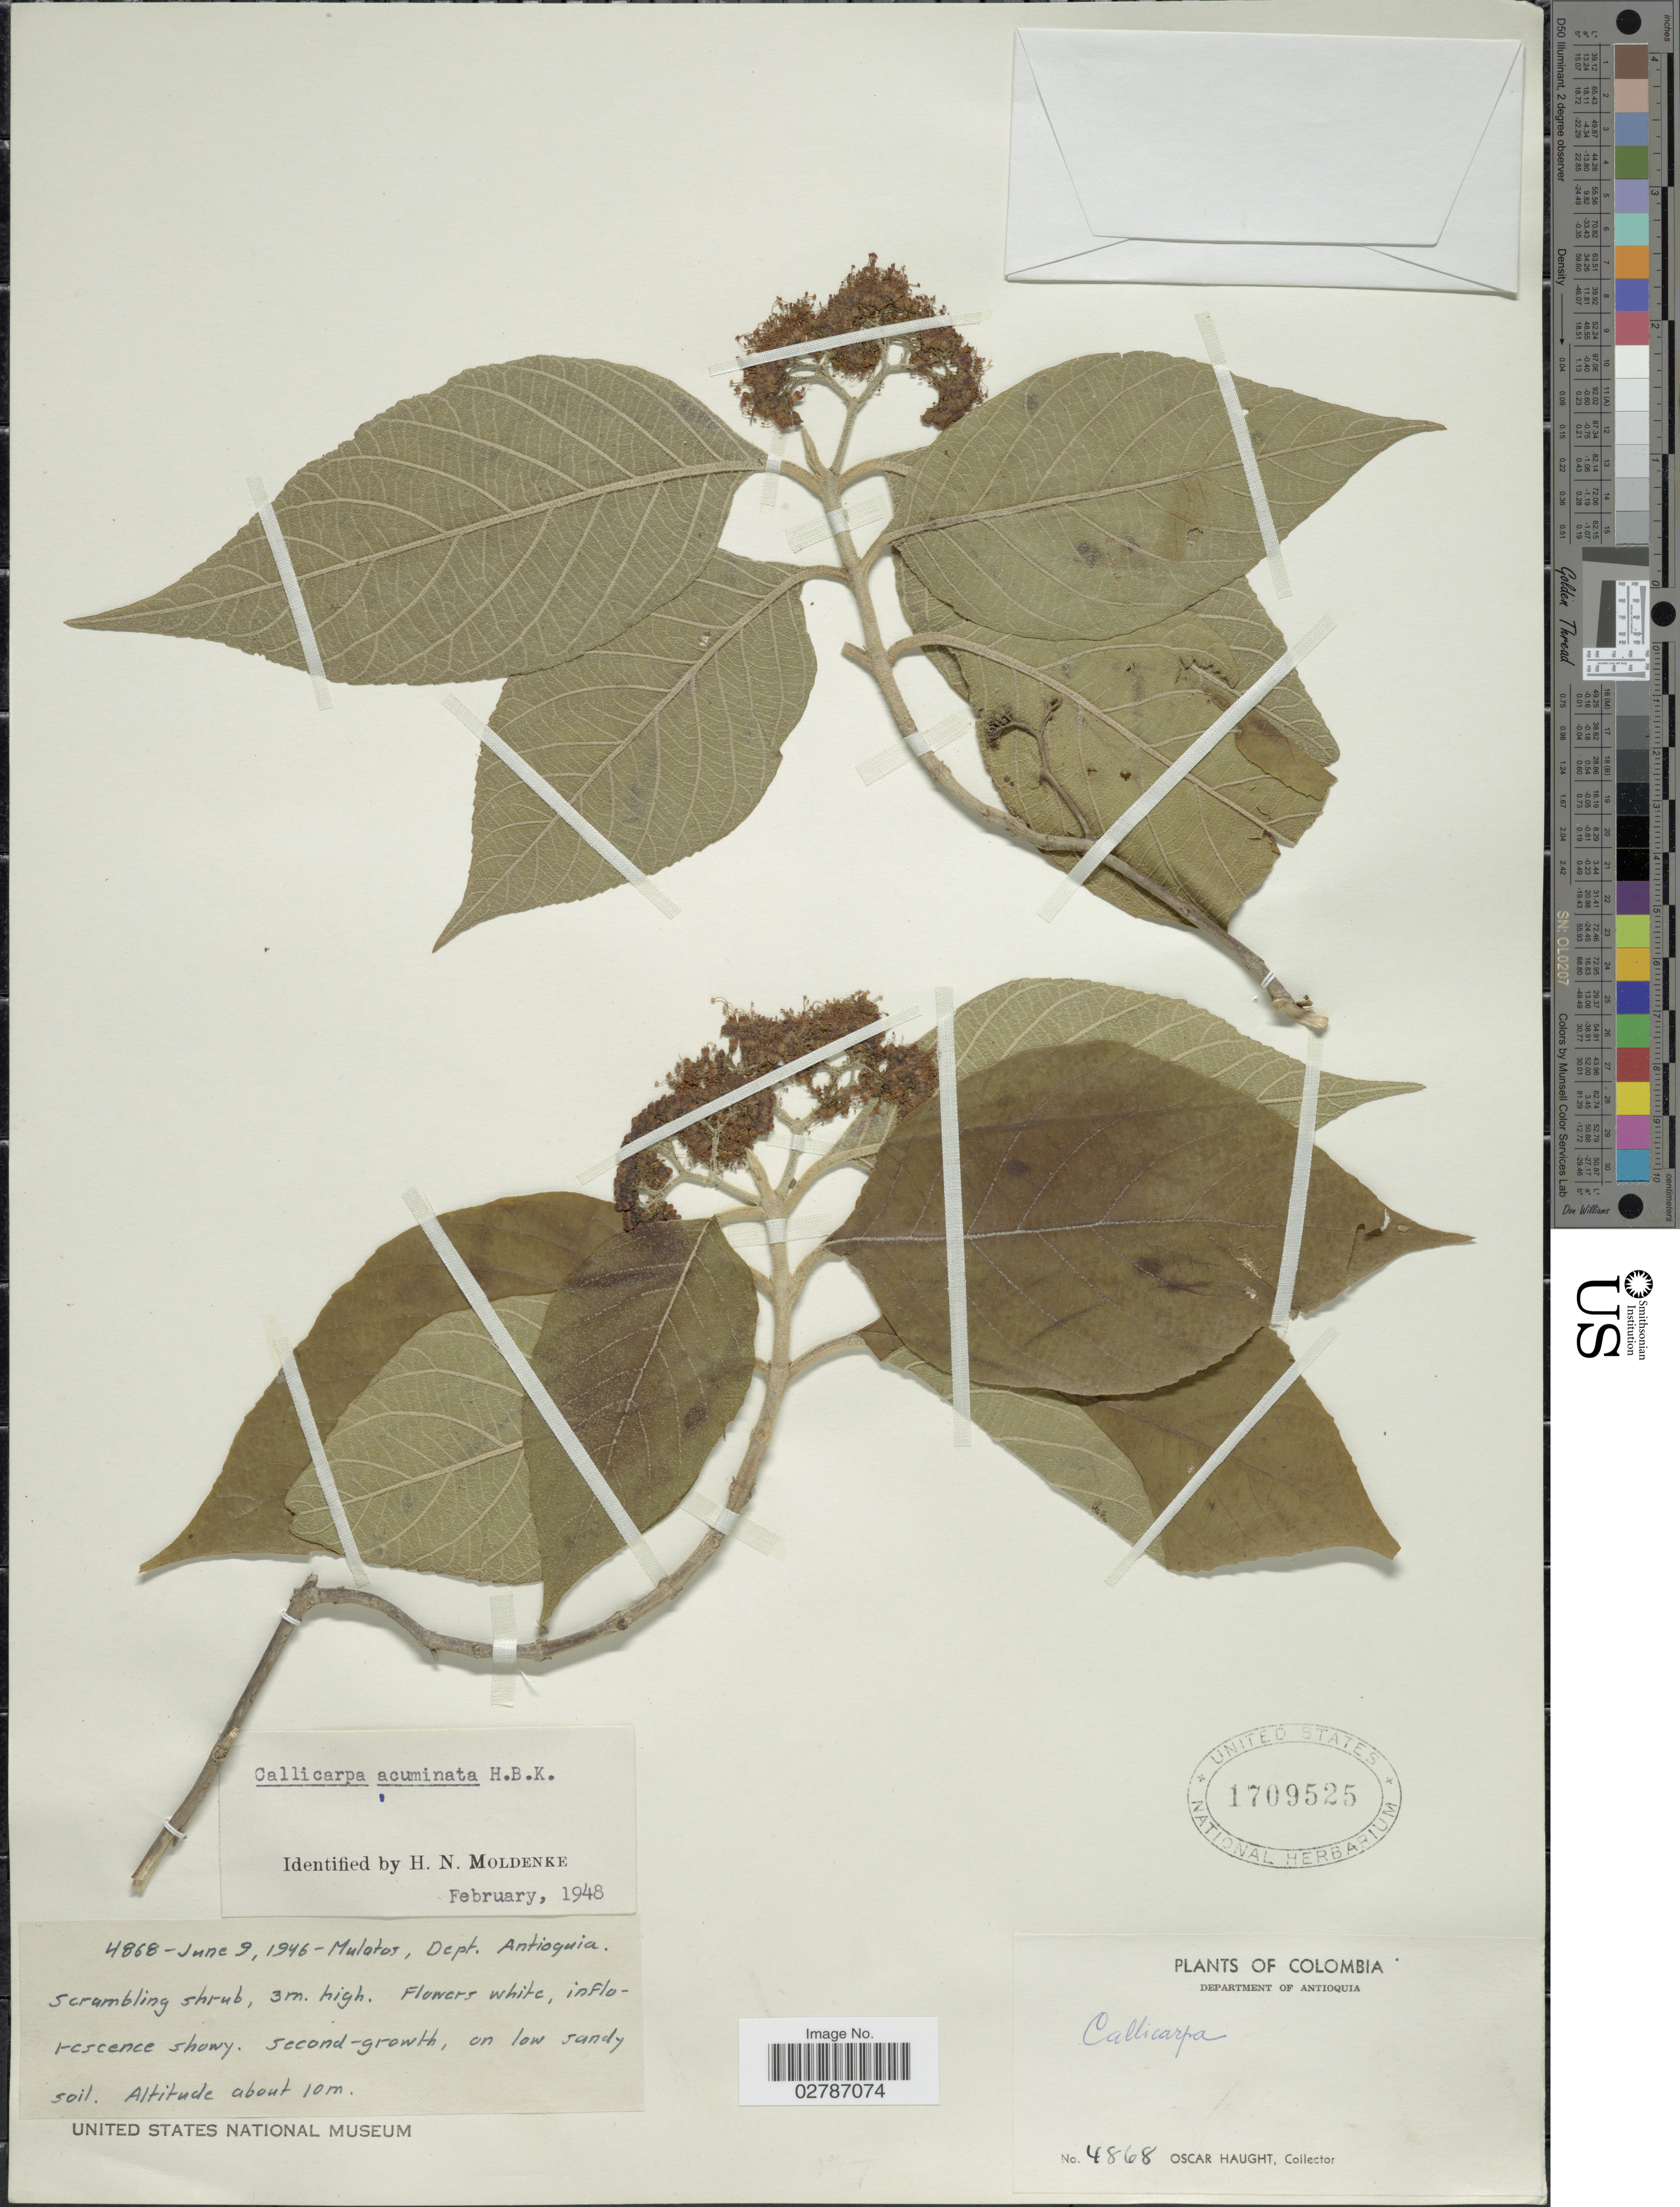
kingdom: Plantae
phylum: Tracheophyta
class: Magnoliopsida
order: Lamiales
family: Lamiaceae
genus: Callicarpa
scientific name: Callicarpa acuminata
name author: Kunth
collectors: O. Haught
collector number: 4868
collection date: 1946-06-09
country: Colombia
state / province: Antioquia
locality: Mulatos. Department of Antioquia.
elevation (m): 10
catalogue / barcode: US 1709525